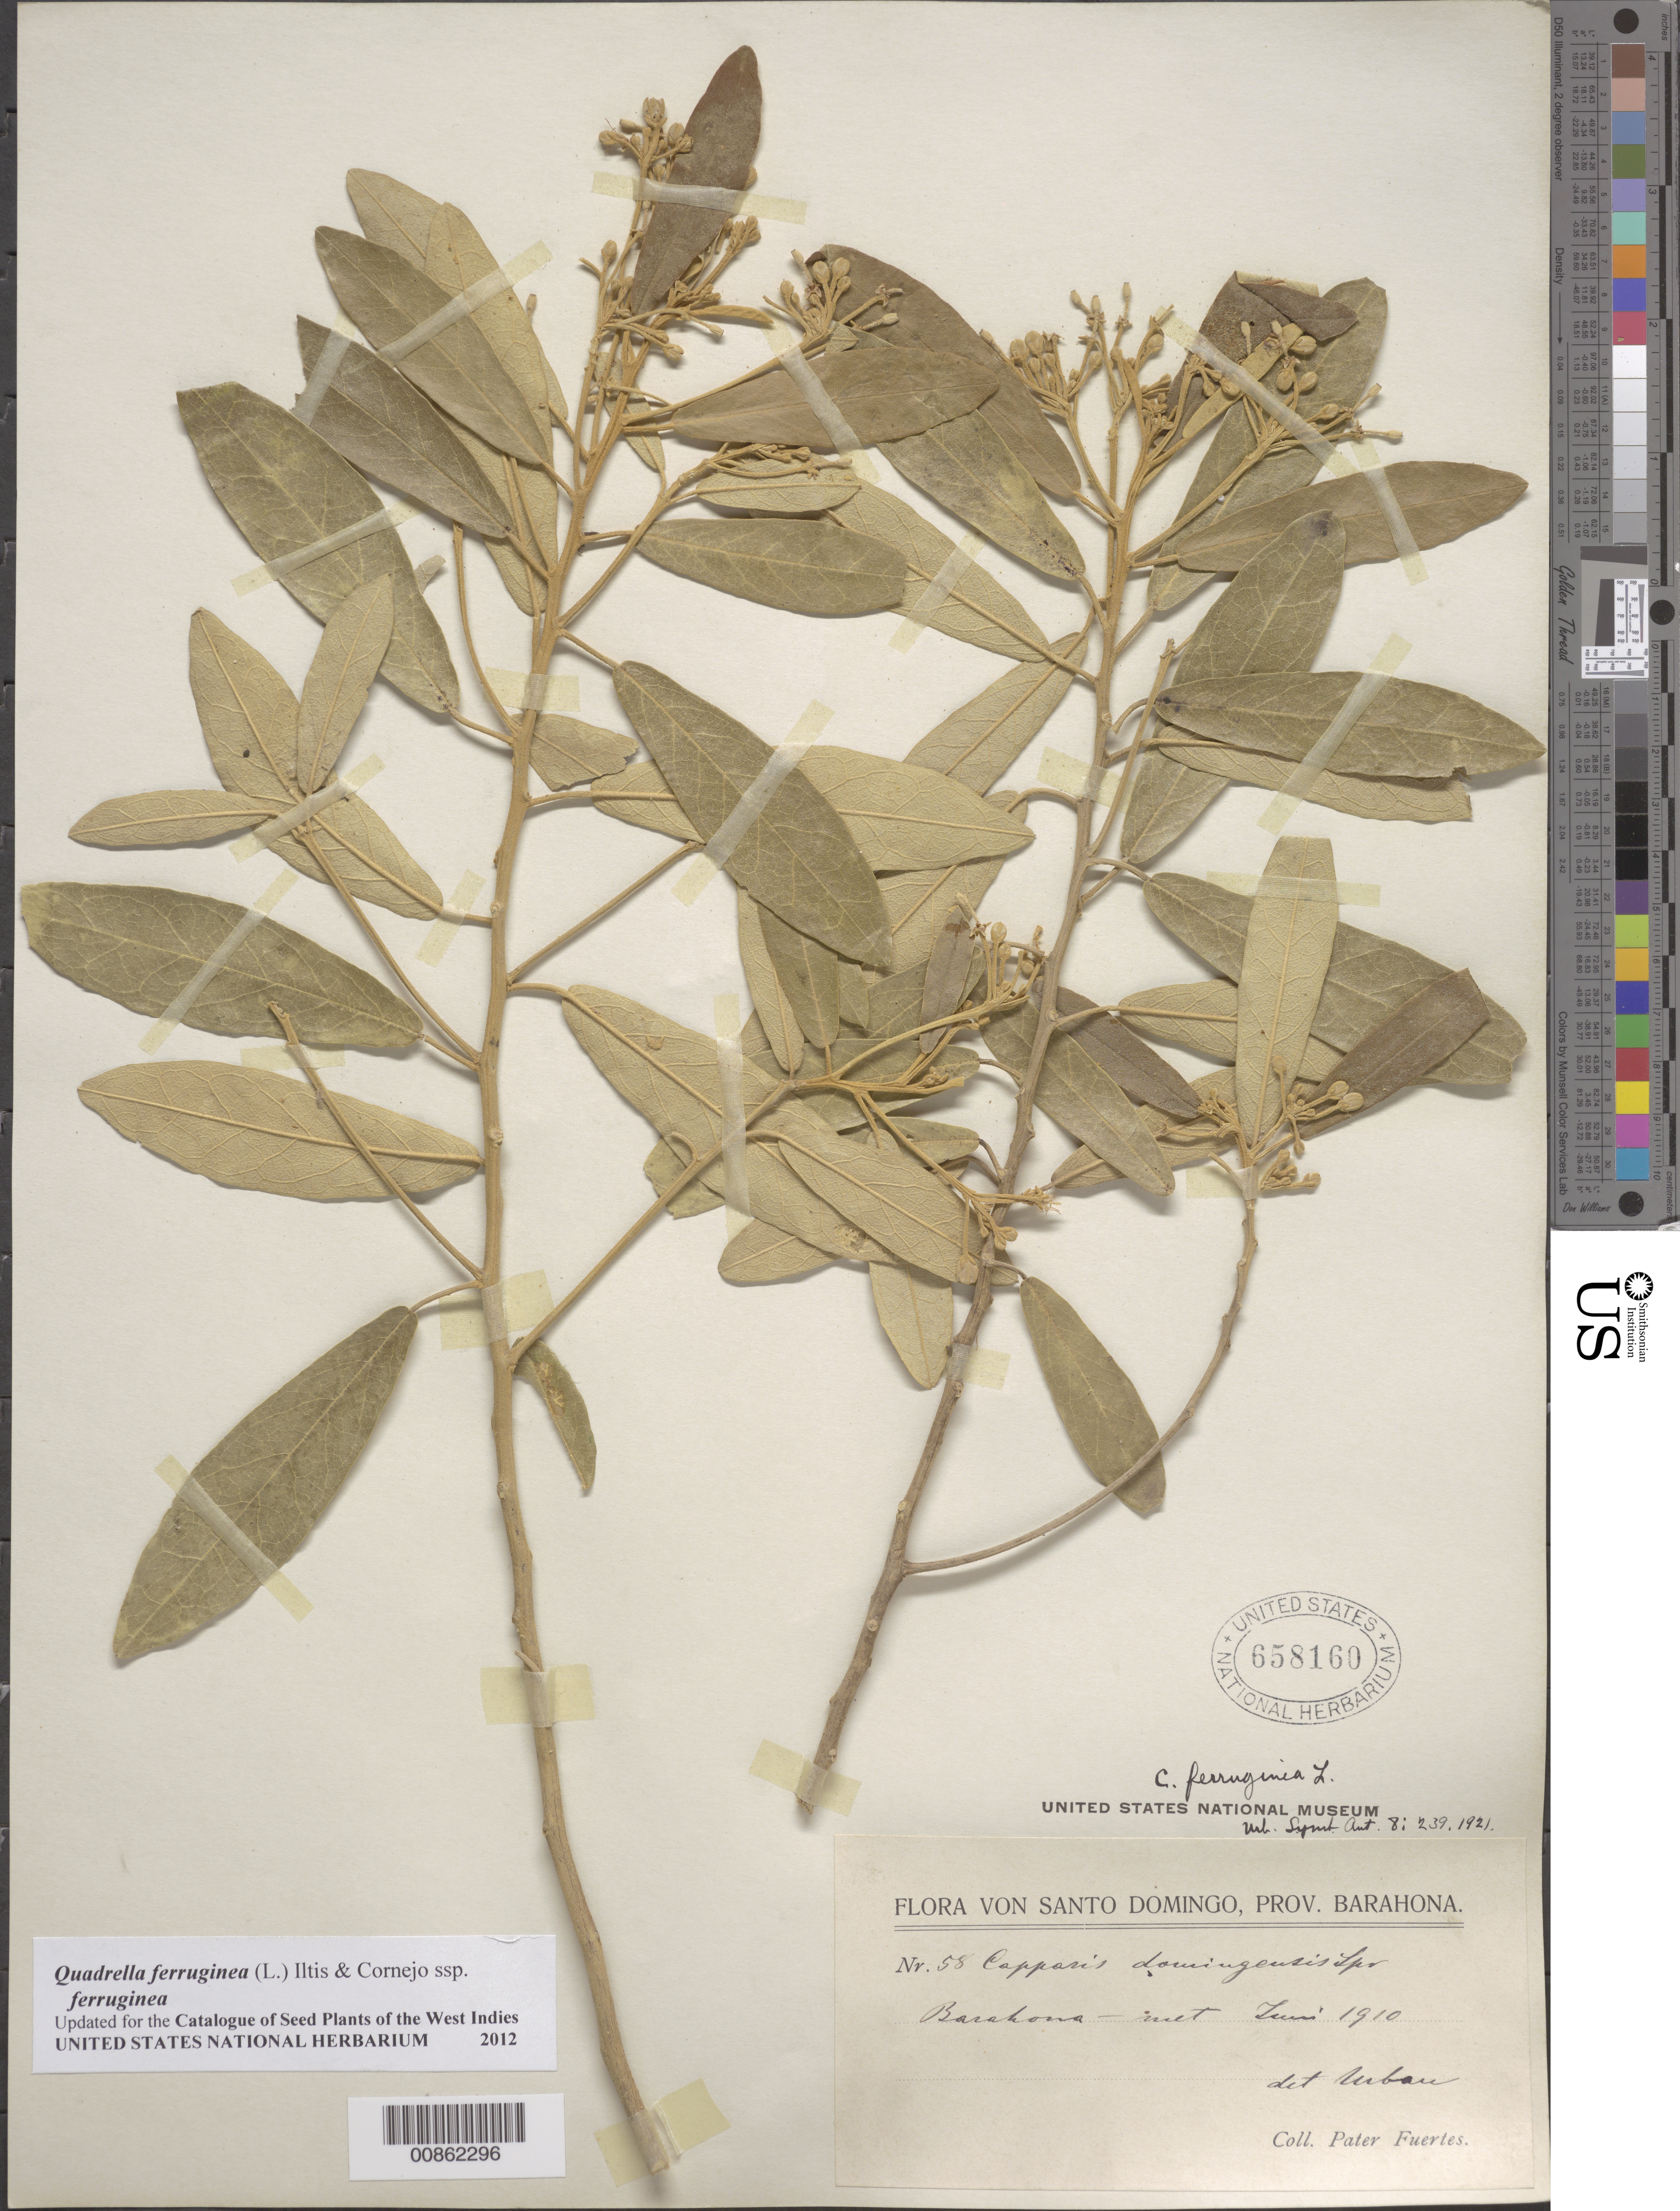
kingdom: Plantae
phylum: Tracheophyta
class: Magnoliopsida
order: Brassicales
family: Capparaceae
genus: Quadrella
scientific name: Quadrella ferruginea subsp. ferruginea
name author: (L.) Cornejo & Iltis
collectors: M. D. Fuertes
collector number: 58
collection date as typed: Jun 1910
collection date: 1910-06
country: Dominican Republic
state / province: Barahona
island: Hispaniola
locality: Barahona.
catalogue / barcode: US 658160